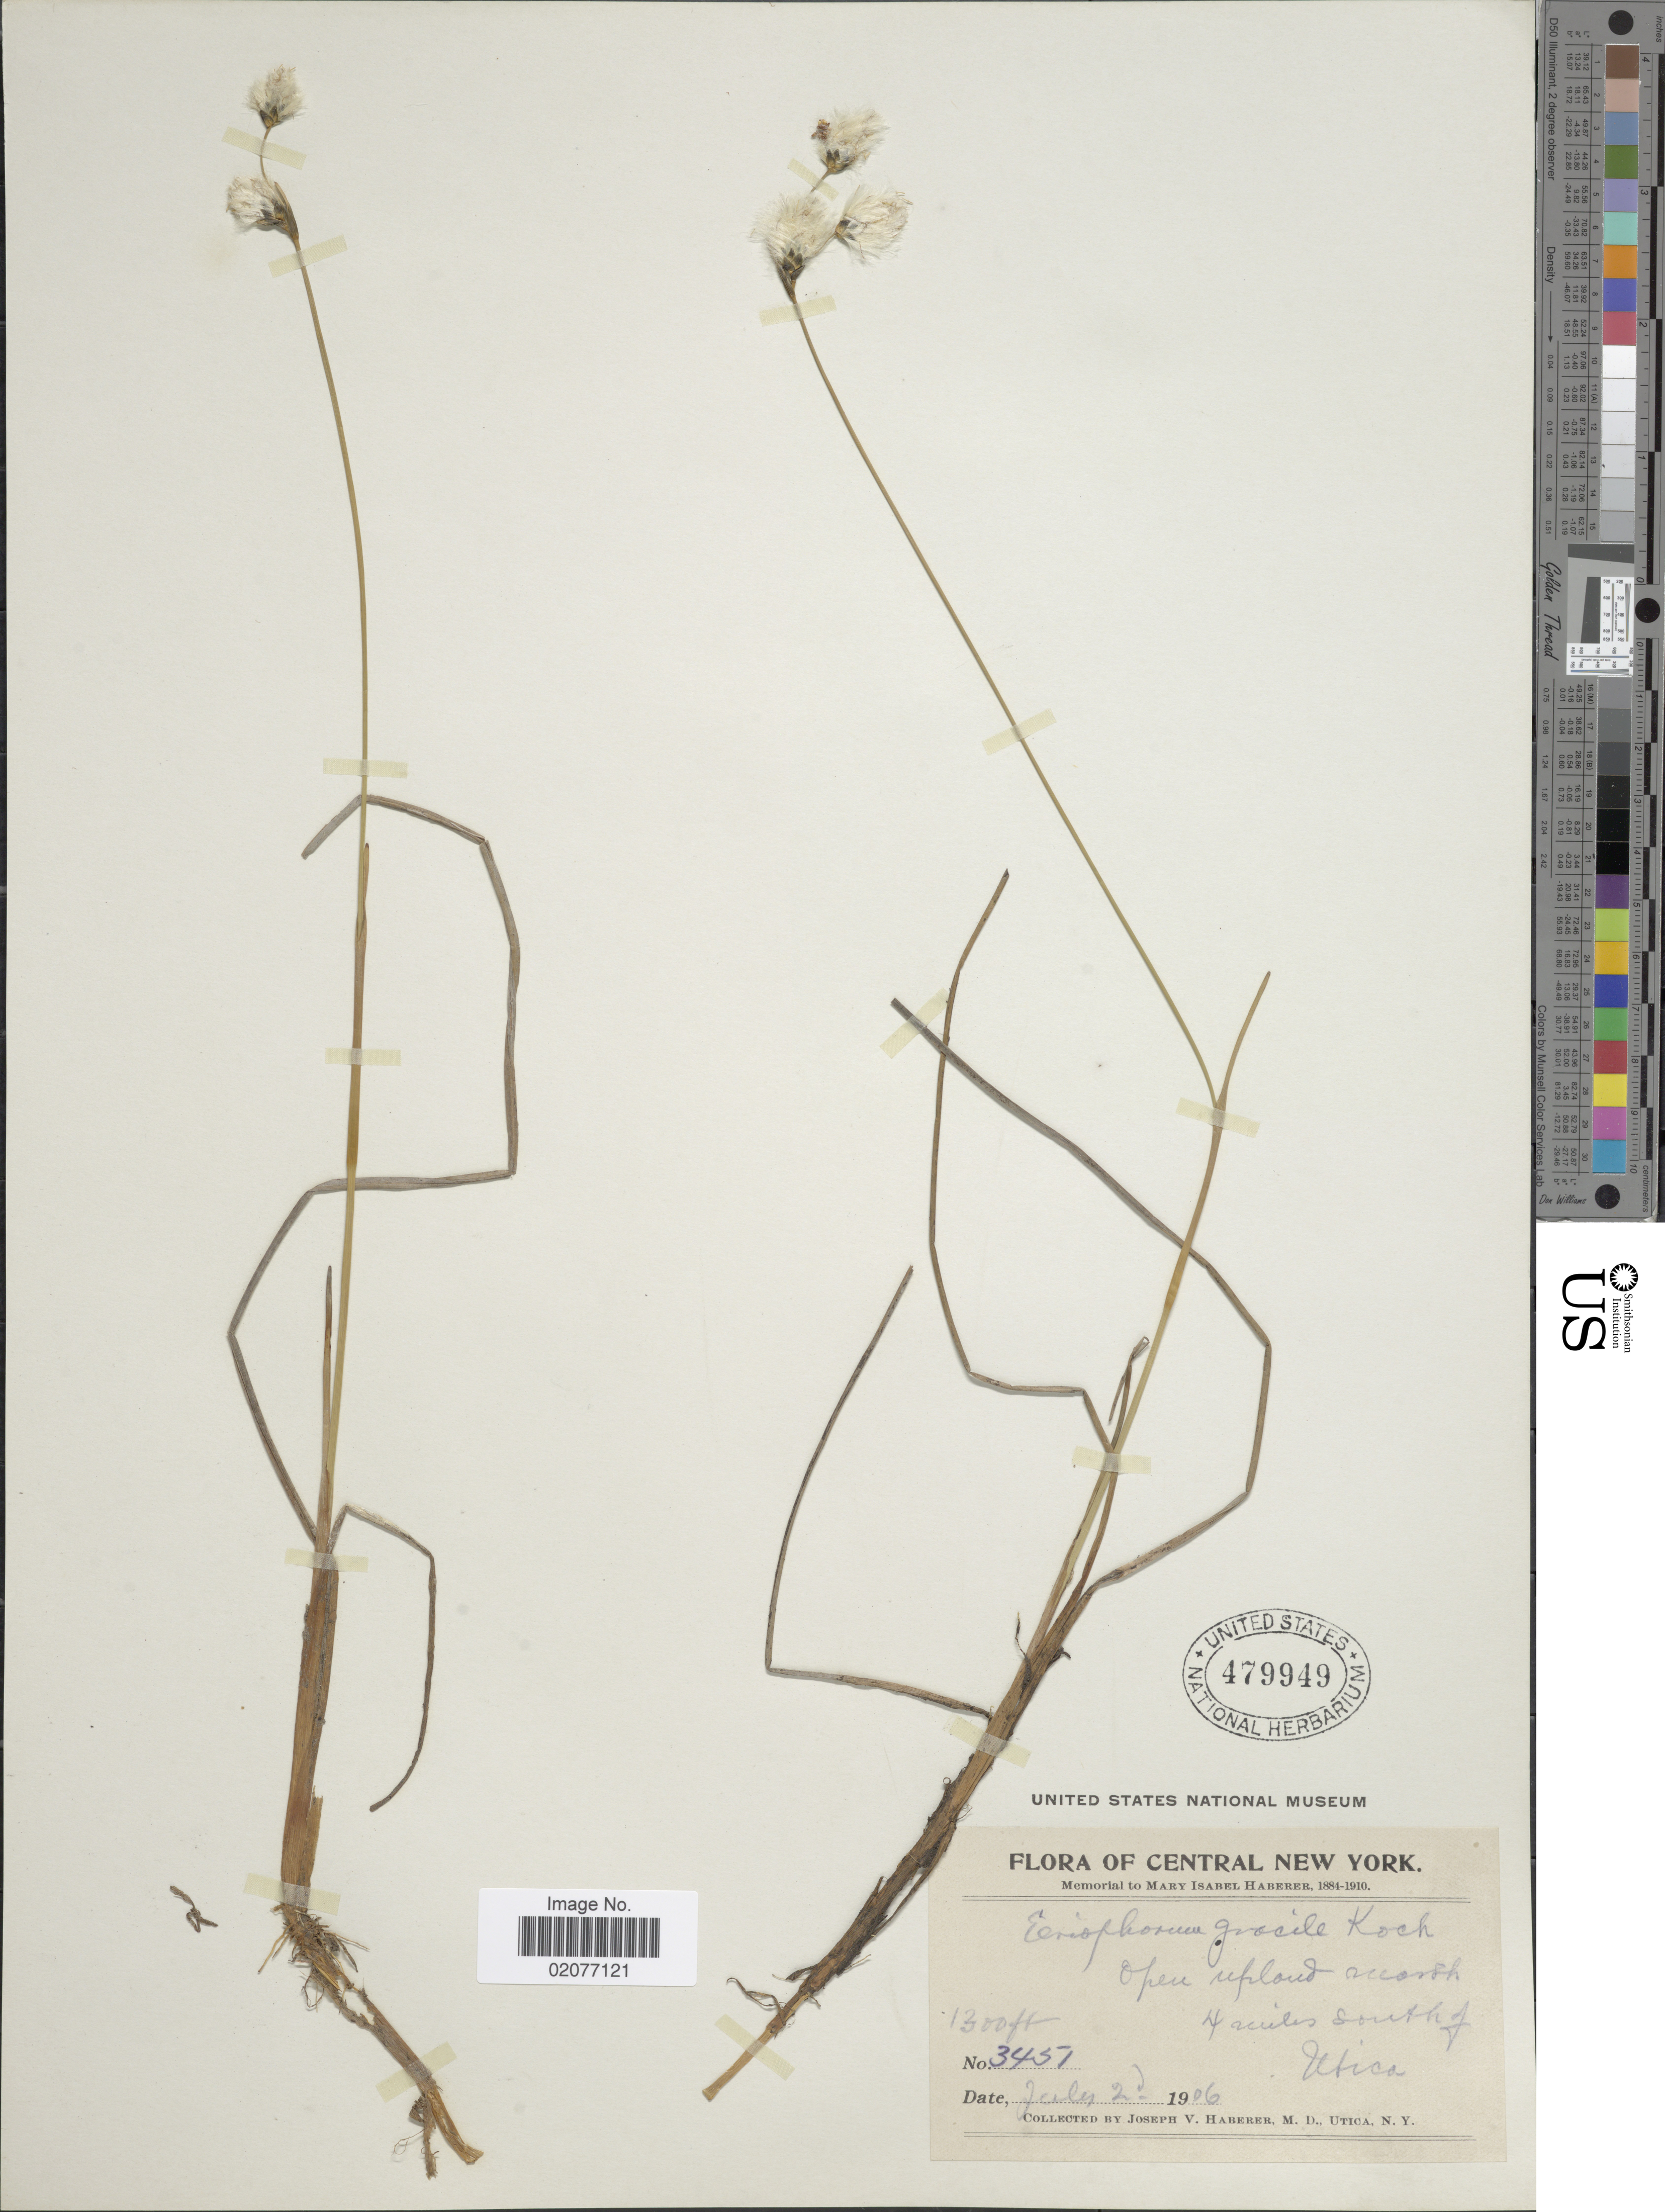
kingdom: Plantae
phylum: Tracheophyta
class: Liliopsida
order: Poales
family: Cyperaceae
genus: Eriophorum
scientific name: Eriophorum gracile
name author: W.D.J. Koch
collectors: J. V. Haberer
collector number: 3451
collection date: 1906-07-02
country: United States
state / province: New York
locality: Central New York, open upland north 4 miles south of Utica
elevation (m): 396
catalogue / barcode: US 479949